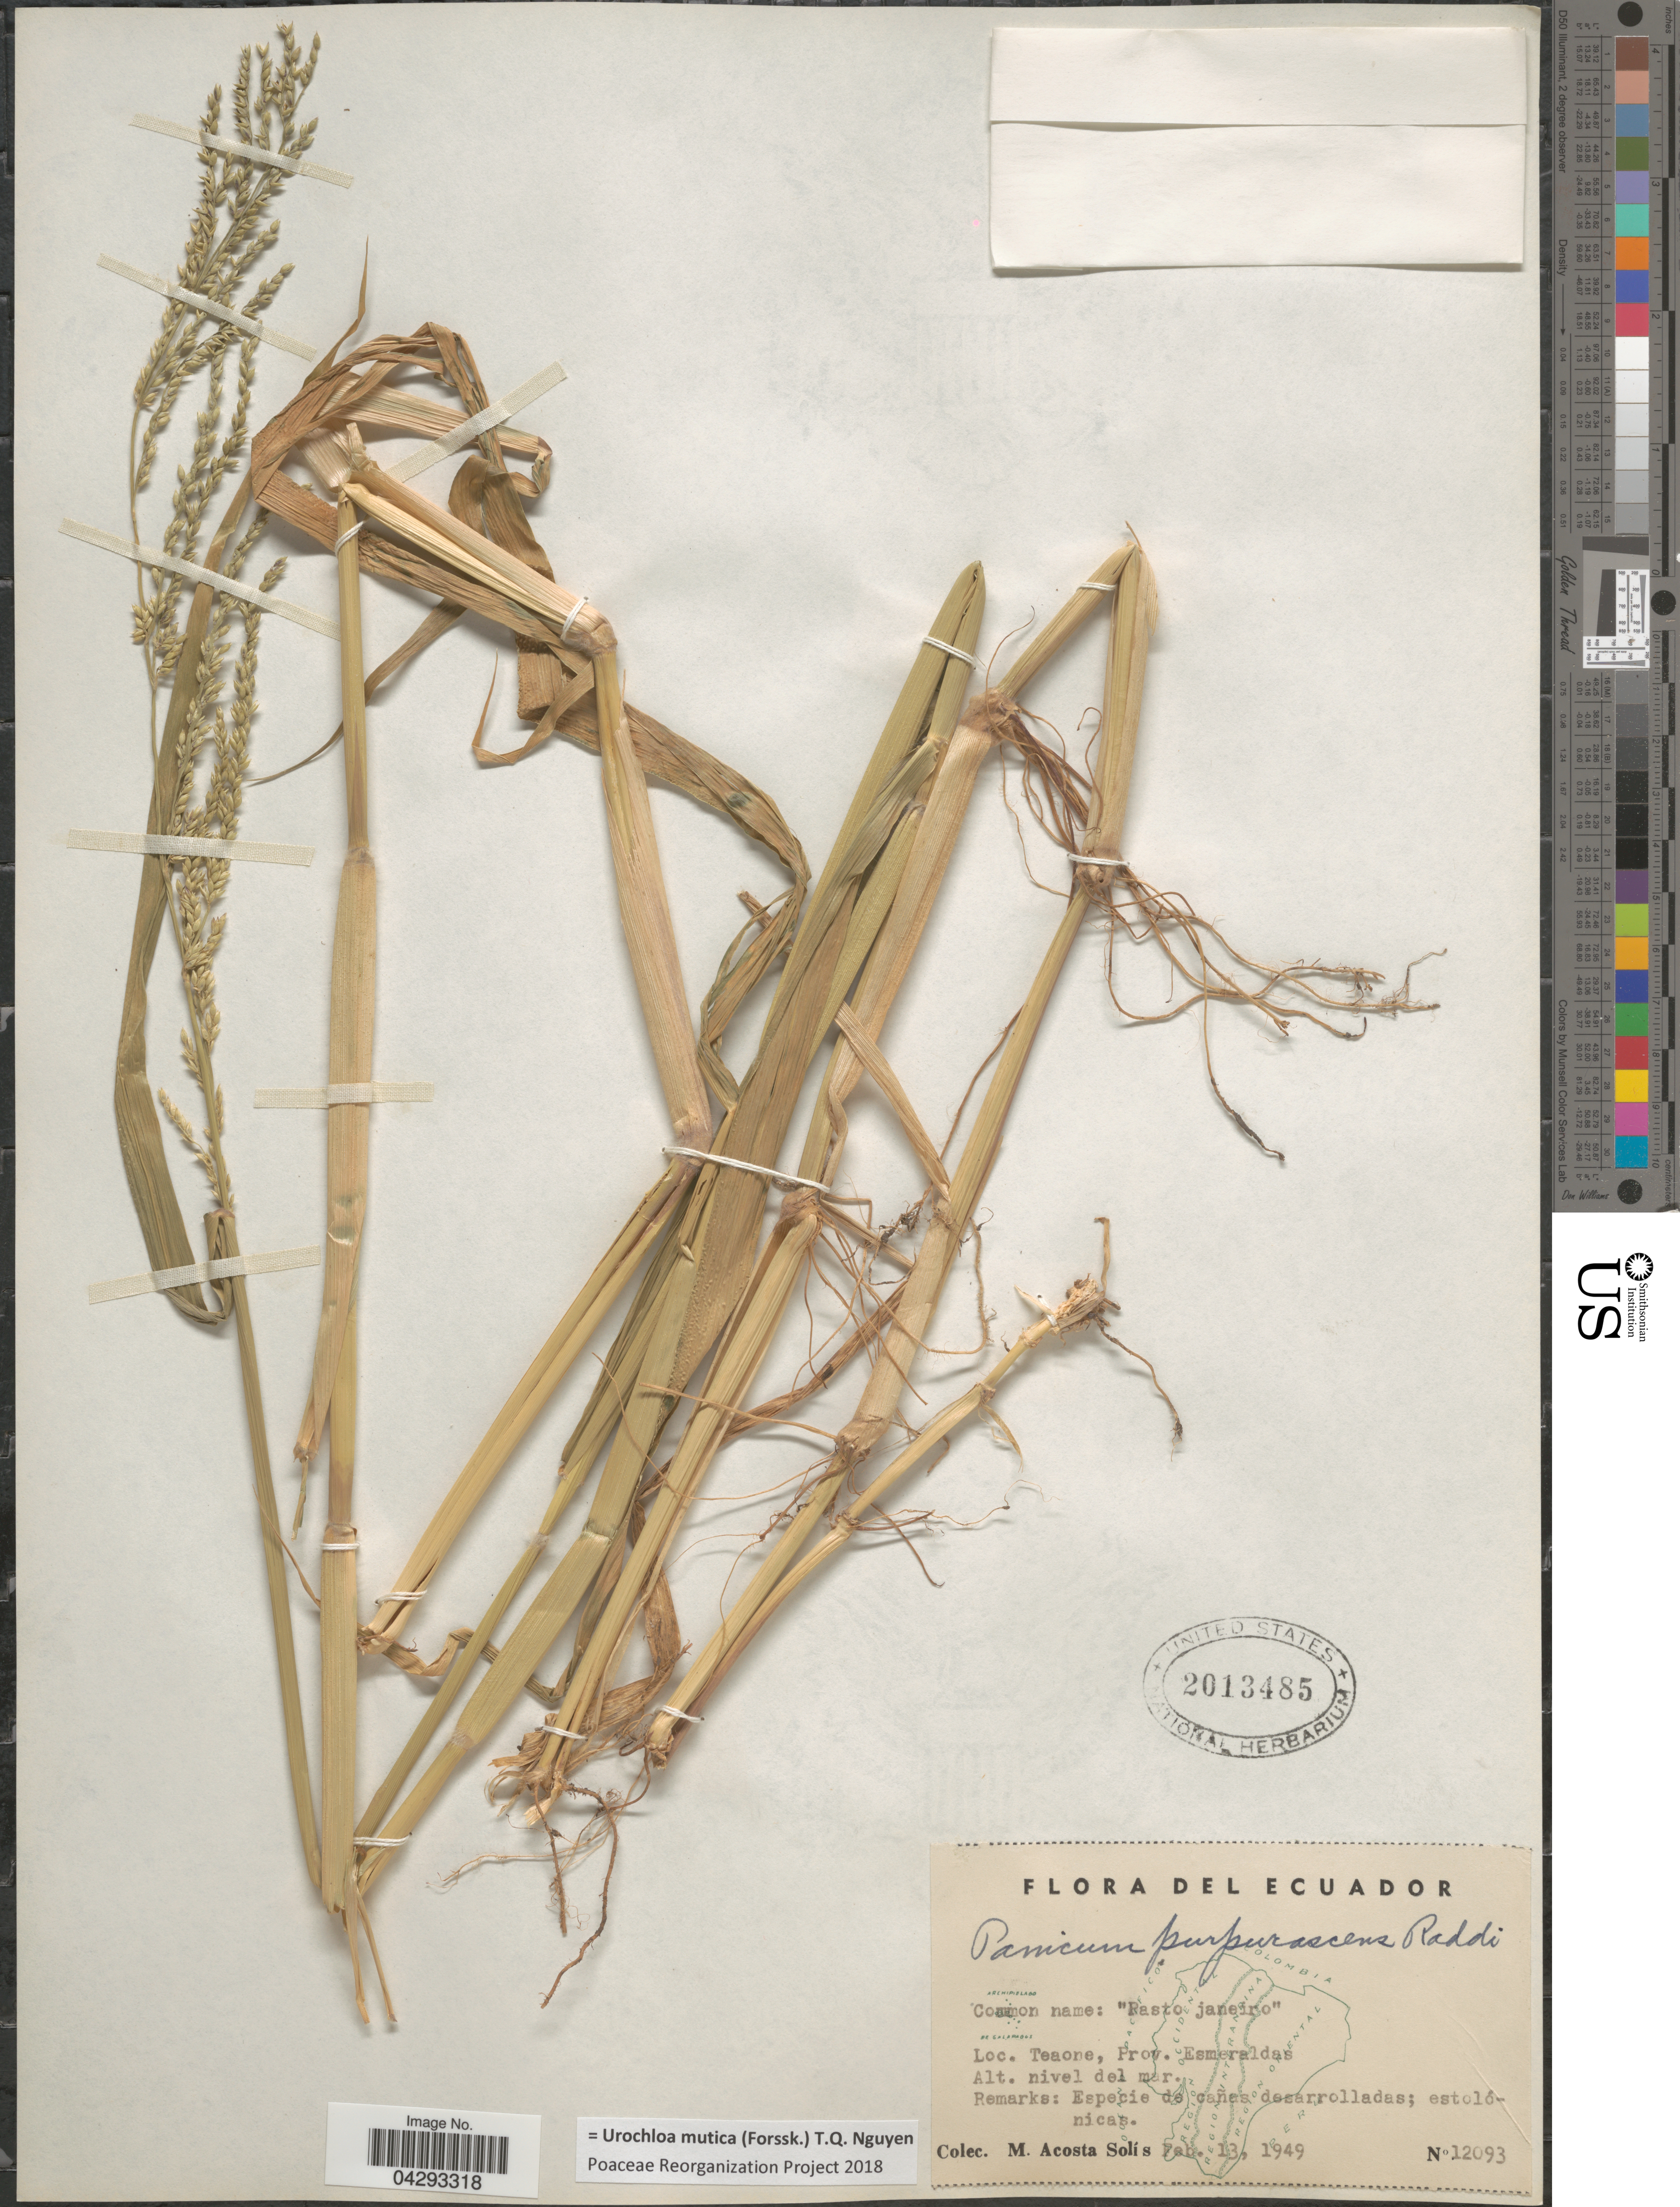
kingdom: Plantae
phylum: Tracheophyta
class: Liliopsida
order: Poales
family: Poaceae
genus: Urochloa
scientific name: Urochloa mutica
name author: (Forssk.) T.Q. Nguyen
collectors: M. Acosta Solis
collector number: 12093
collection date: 1949-02-13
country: Ecuador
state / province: Esmeraldas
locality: Teaone.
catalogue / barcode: US 2013485